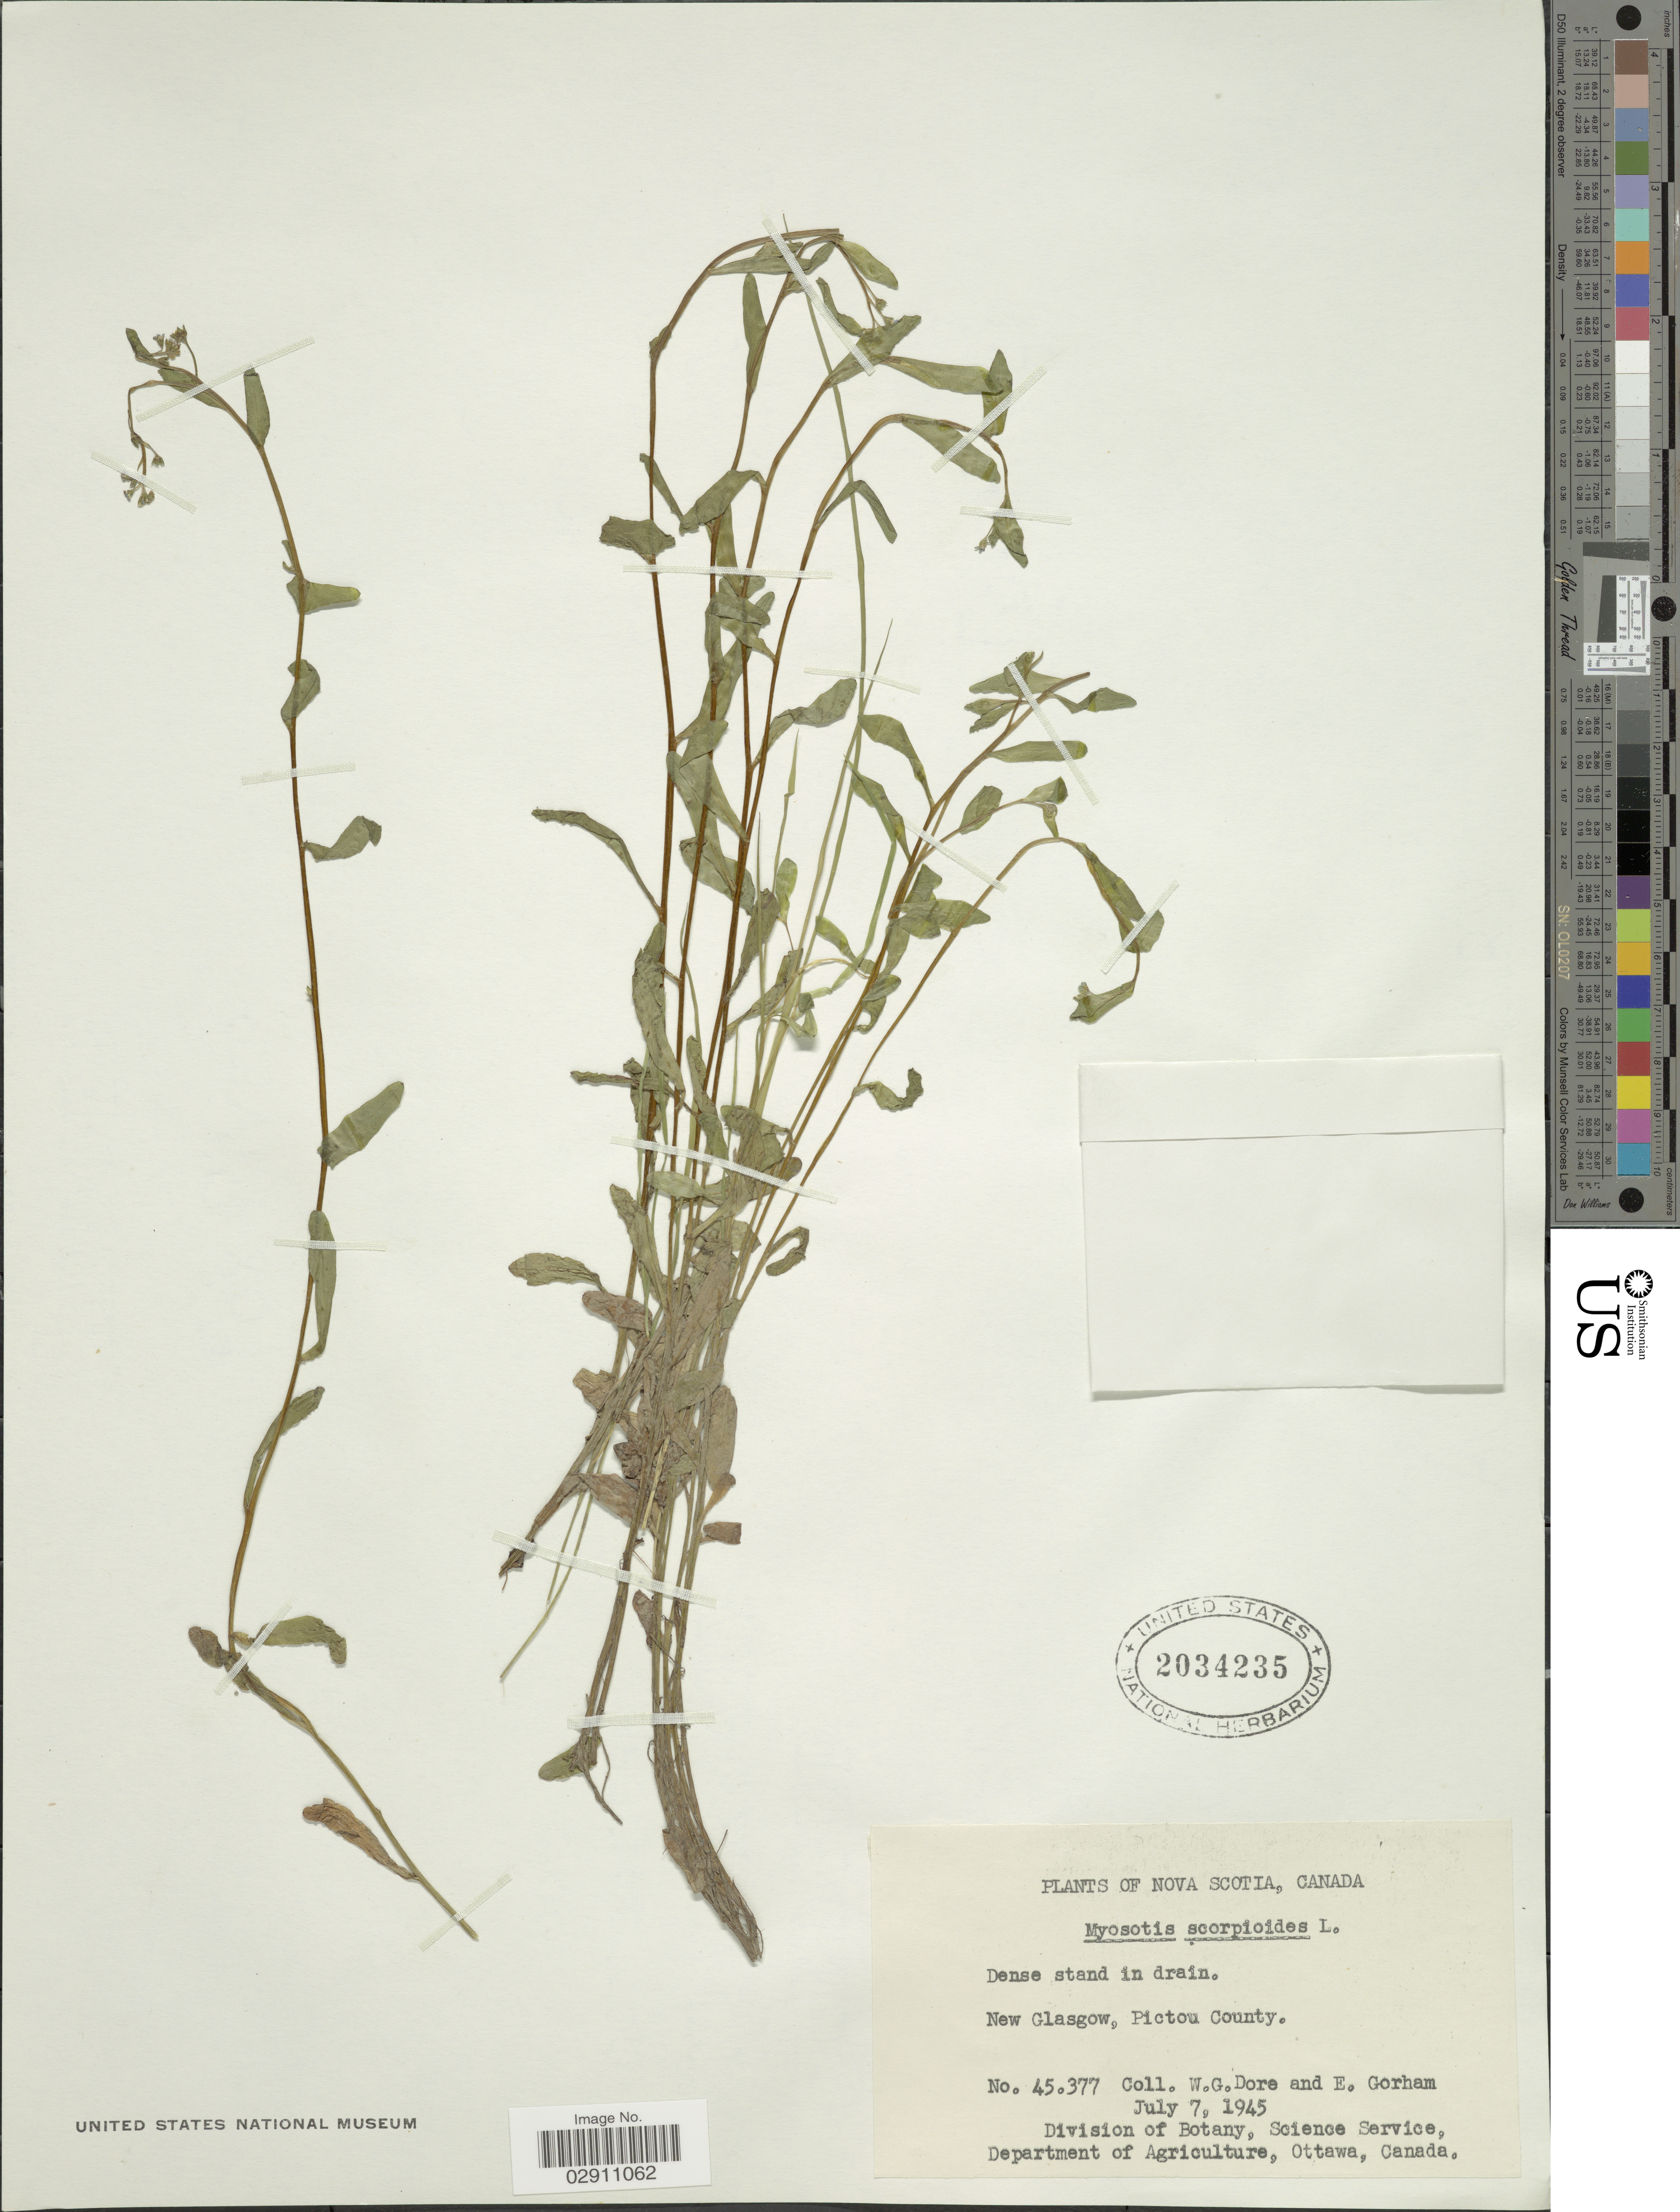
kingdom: Plantae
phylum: Tracheophyta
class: Magnoliopsida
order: Boraginales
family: Boraginaceae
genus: Myosotis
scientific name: Myosotis scorpioides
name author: L.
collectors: W. Dore & E. Gorham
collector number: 45377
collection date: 1945-07-07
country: Canada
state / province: Nova Scotia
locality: New Glasgow, Pictou County.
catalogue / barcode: US 2034235